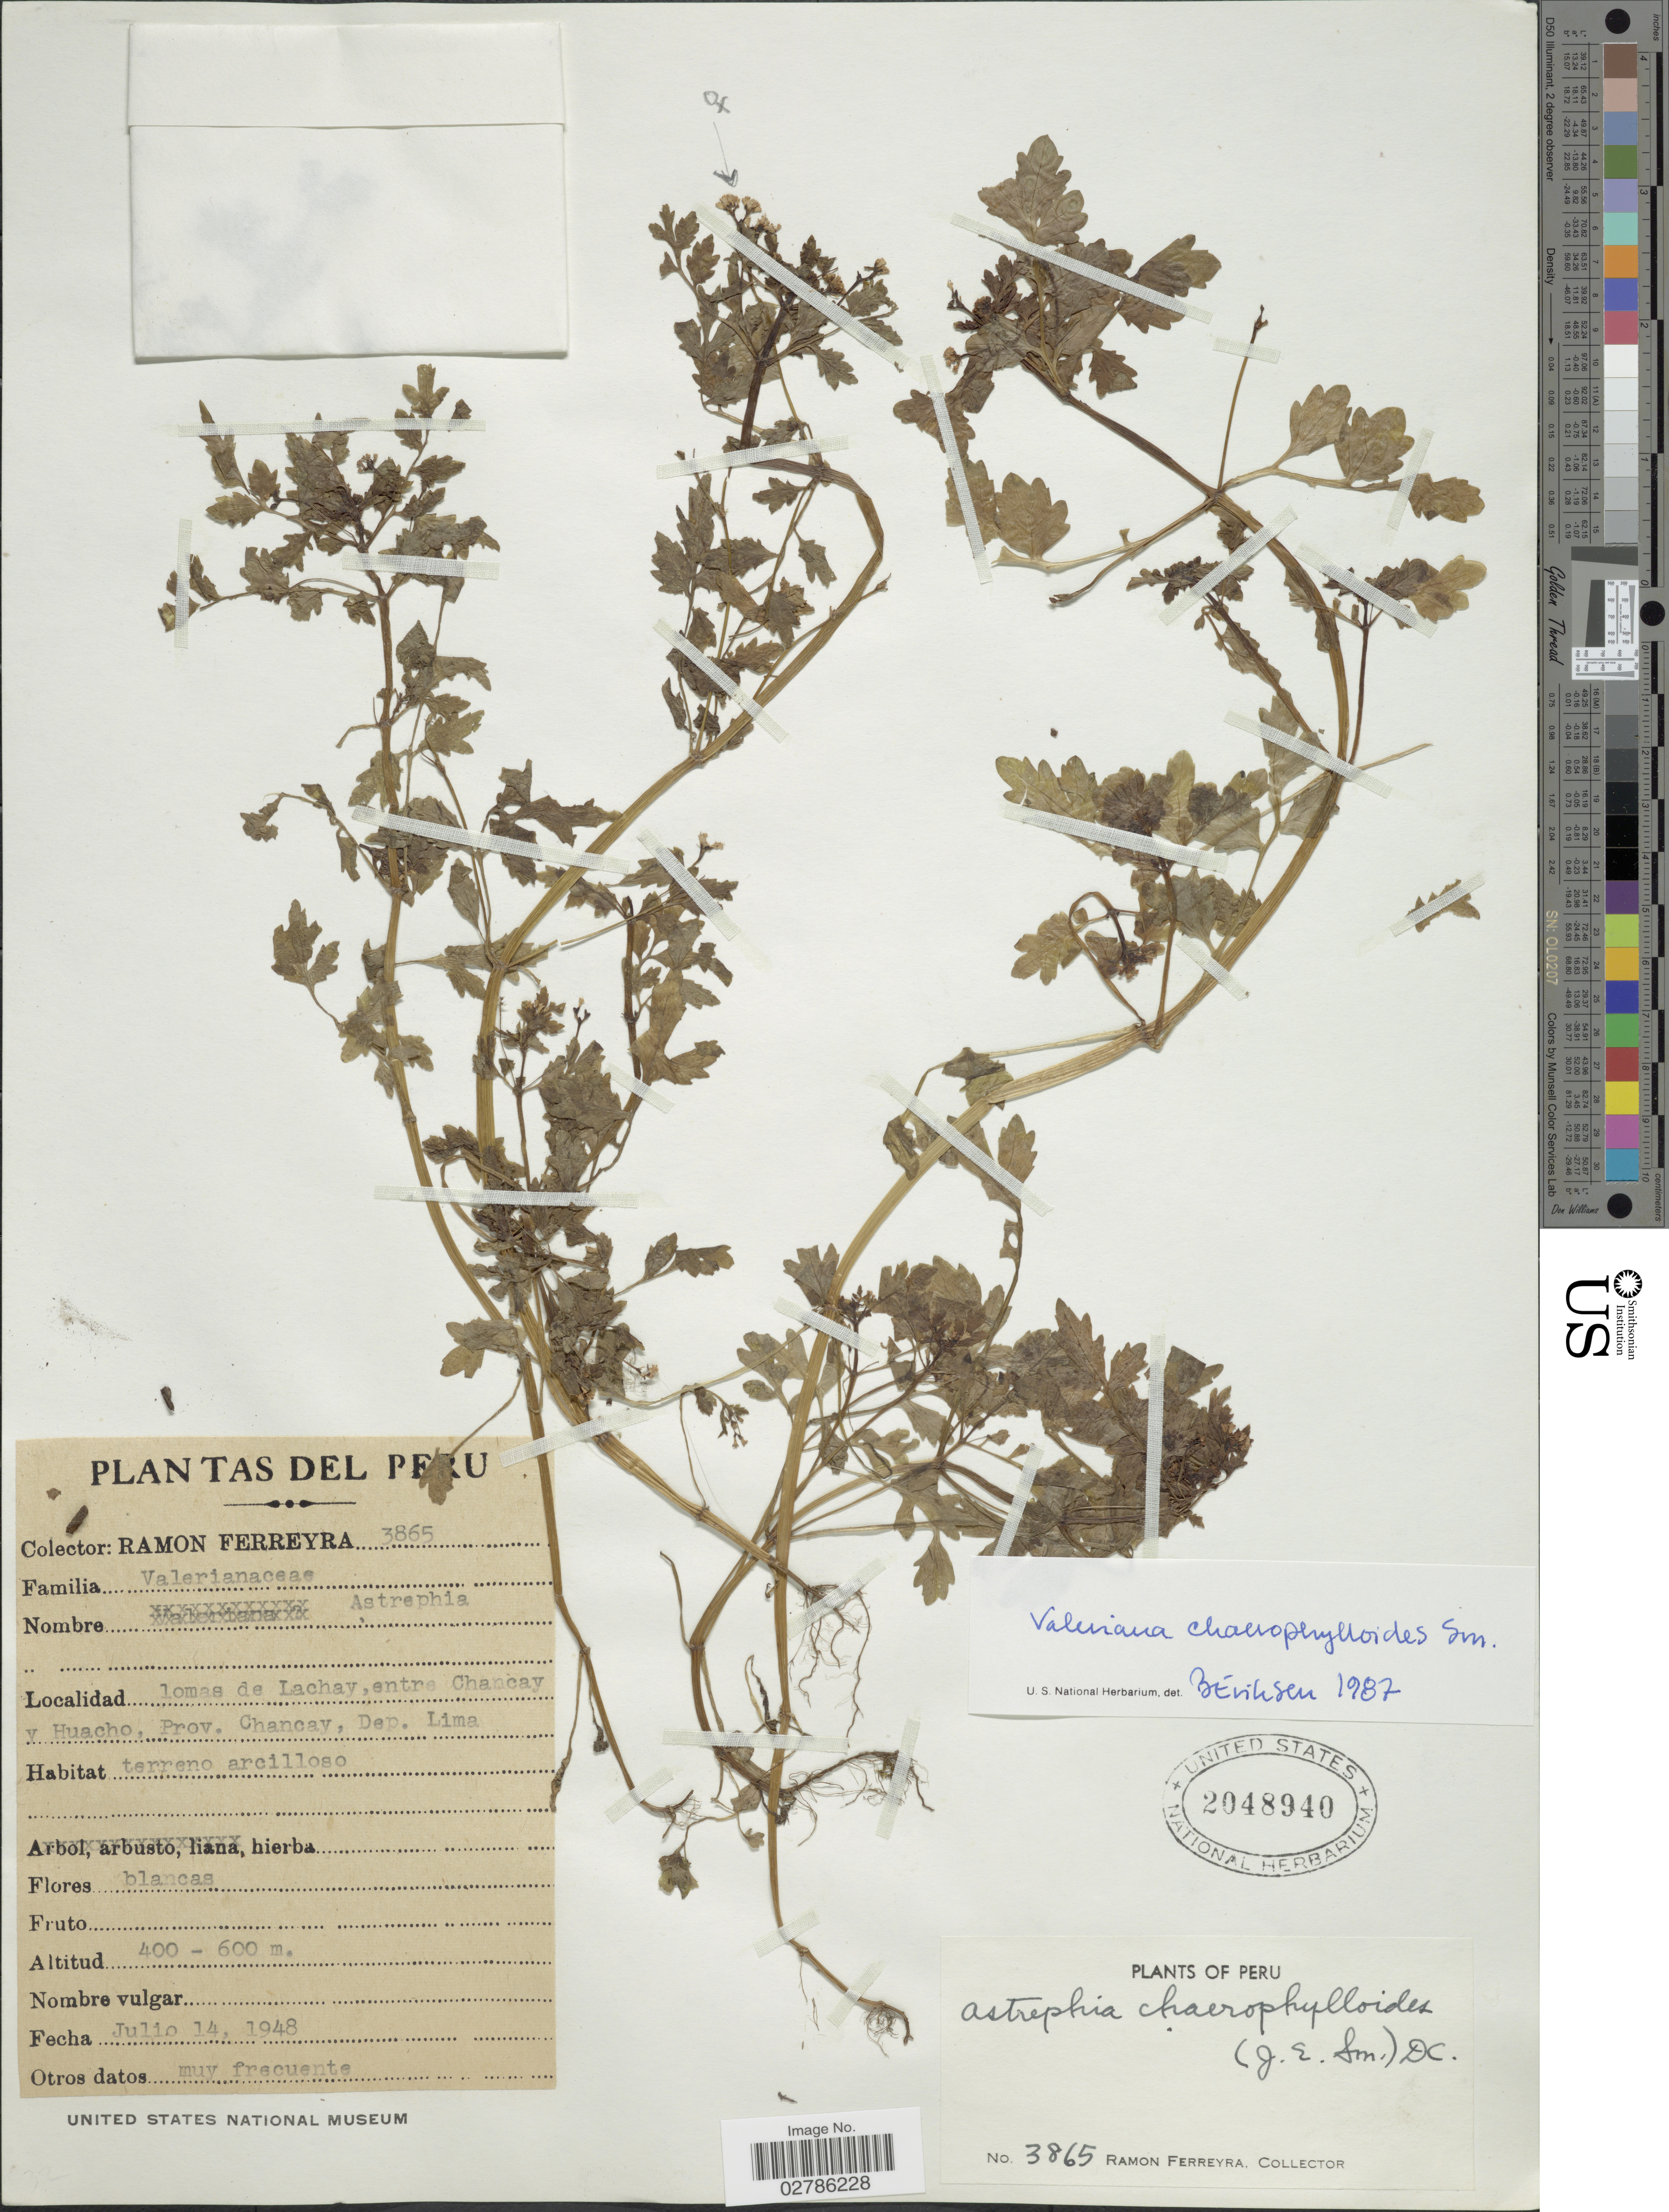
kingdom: Plantae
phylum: Tracheophyta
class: Magnoliopsida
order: Dipsacales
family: Caprifoliaceae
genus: Astrephia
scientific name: Astrephia chaerophylloides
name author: (Sm.) DC.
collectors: R. A. Ferreyra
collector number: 3865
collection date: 1948-07-14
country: Peru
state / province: Lima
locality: Lomas de Lachay, entre Chancay u Huacho, Prov. Chancay, Dep. Lima.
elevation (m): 400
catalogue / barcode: US 2048940